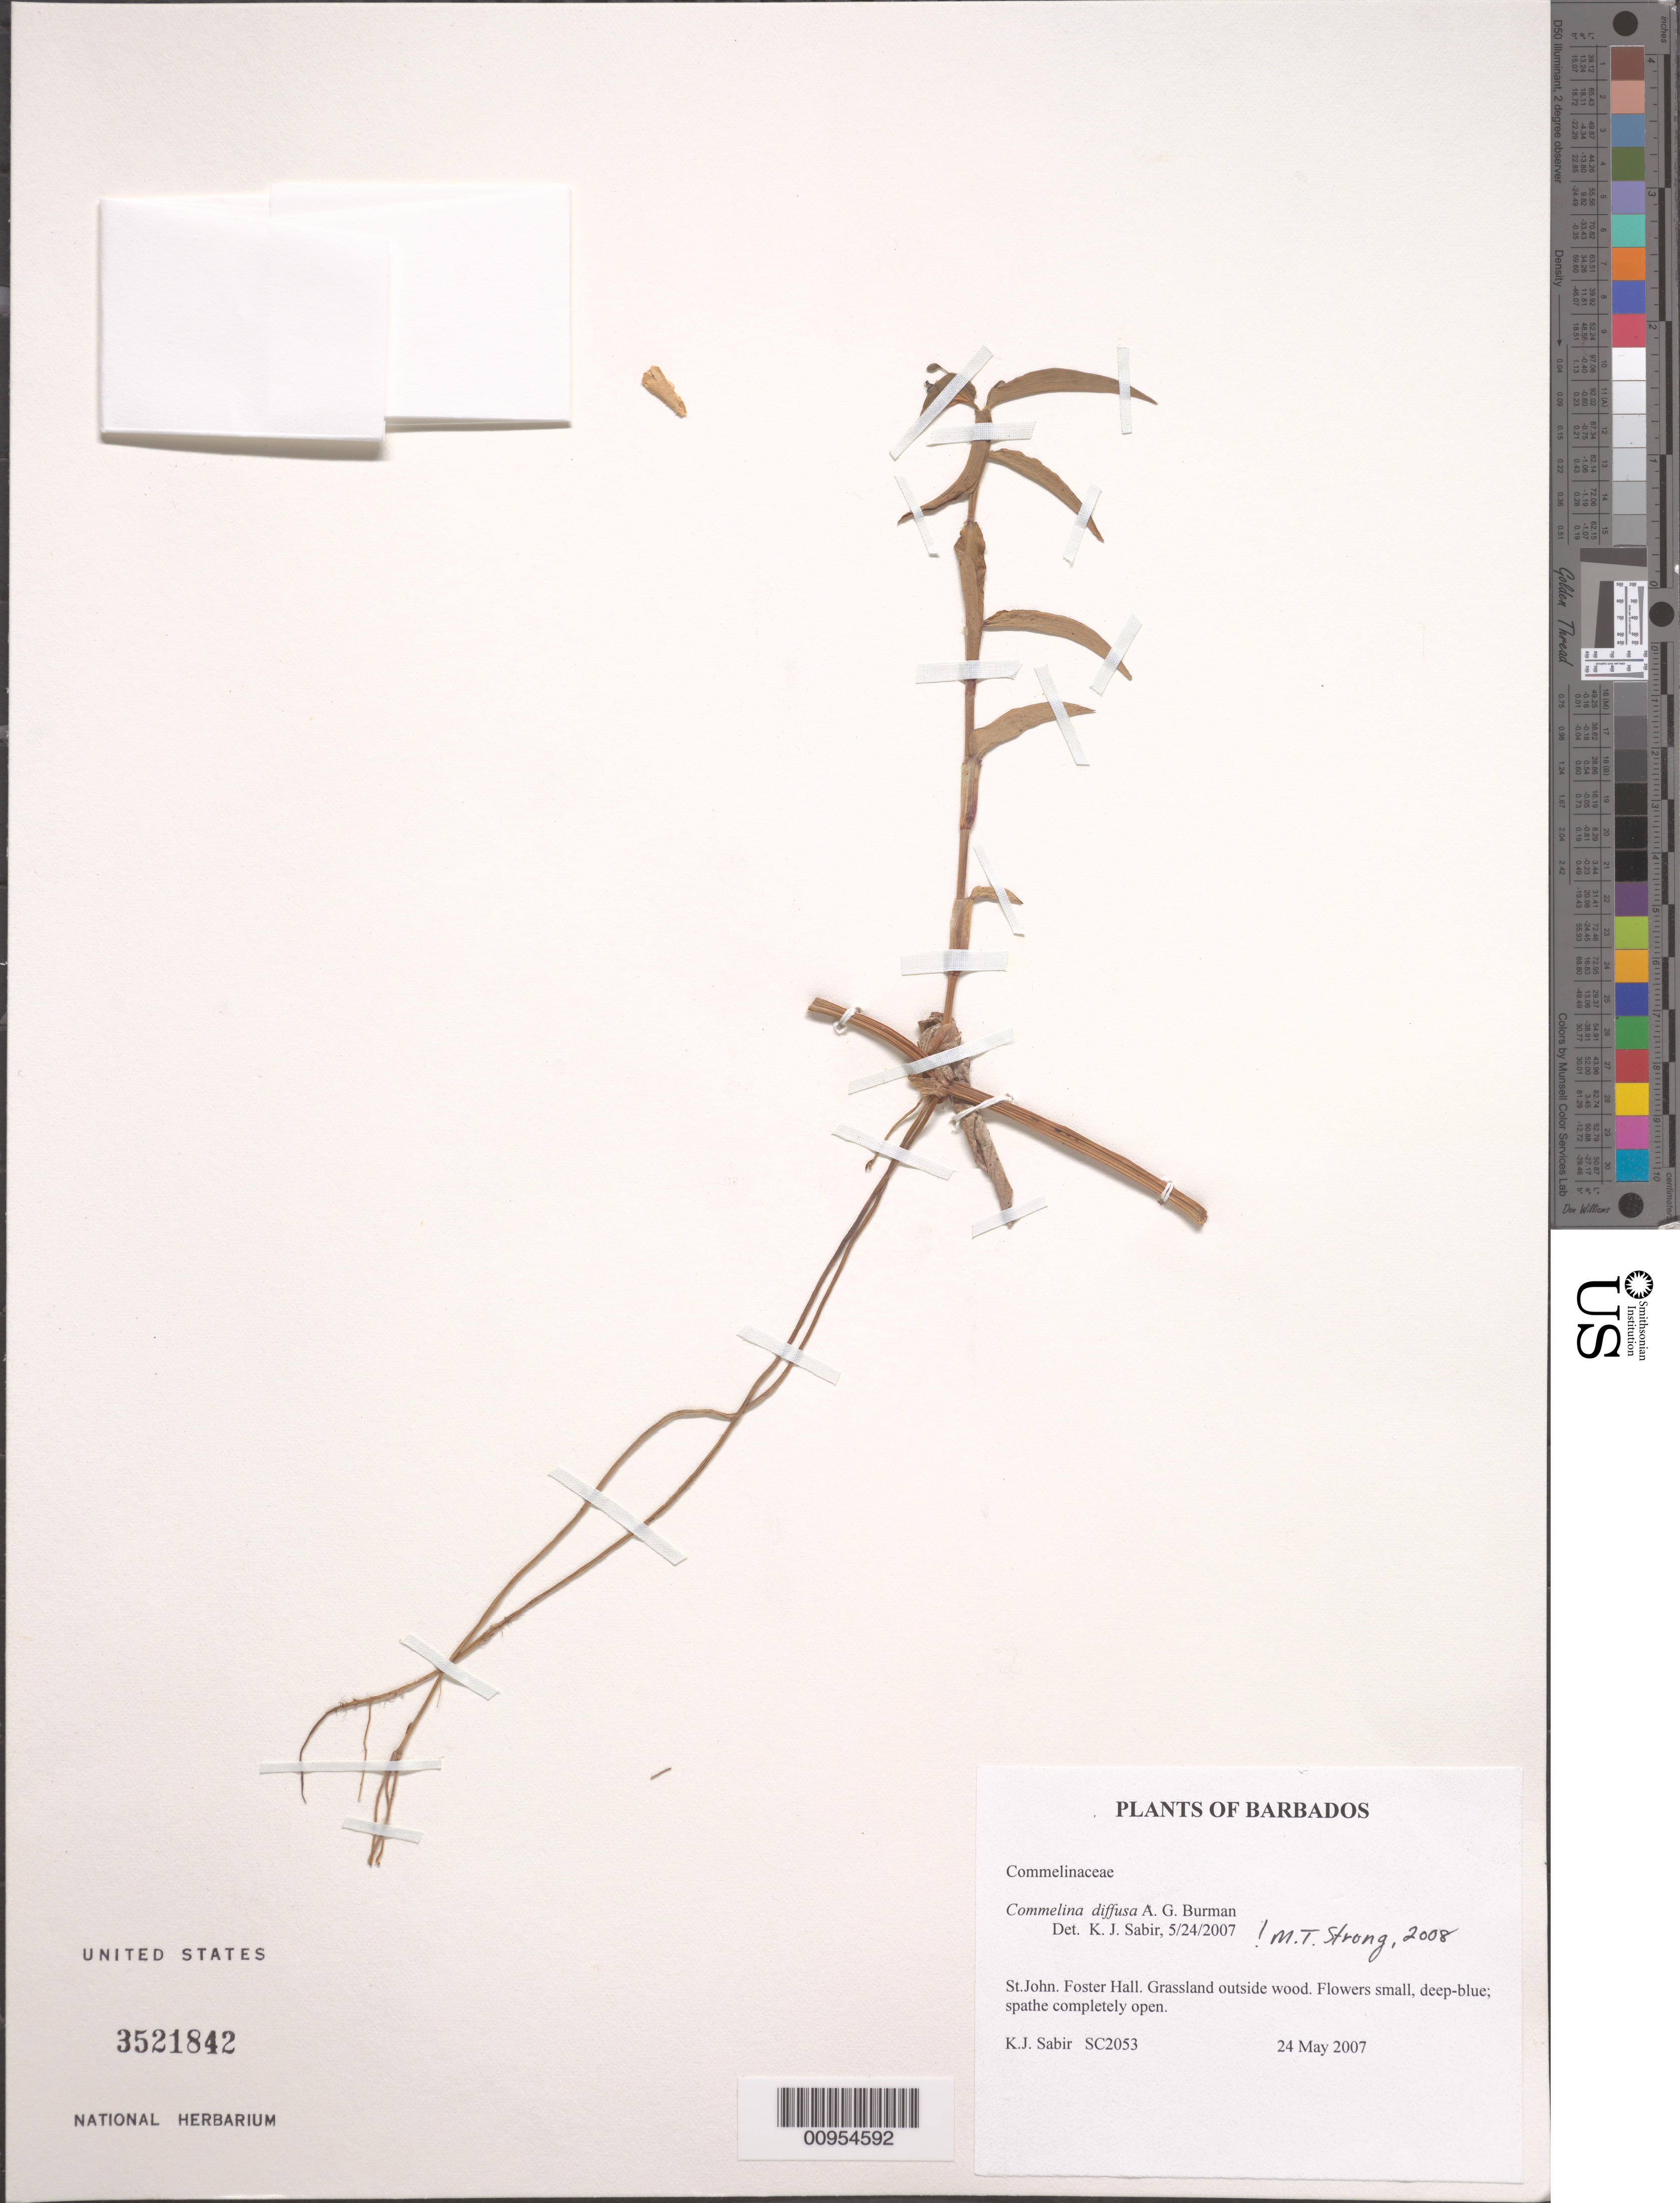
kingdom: Plantae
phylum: Tracheophyta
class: Liliopsida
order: Commelinales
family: Commelinaceae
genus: Commelina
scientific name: Commelina diffusa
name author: Burm. f.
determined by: Strong, M. T., (US), Smithsonian Institution - National Museum of Natural History (UNITED STATES)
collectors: K. Sabir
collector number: SC 2053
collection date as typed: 24 May 2007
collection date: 2007-05-24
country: Barbados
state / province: Saint John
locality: Foster Hall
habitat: Grassland outside wood.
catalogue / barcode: US 3521842